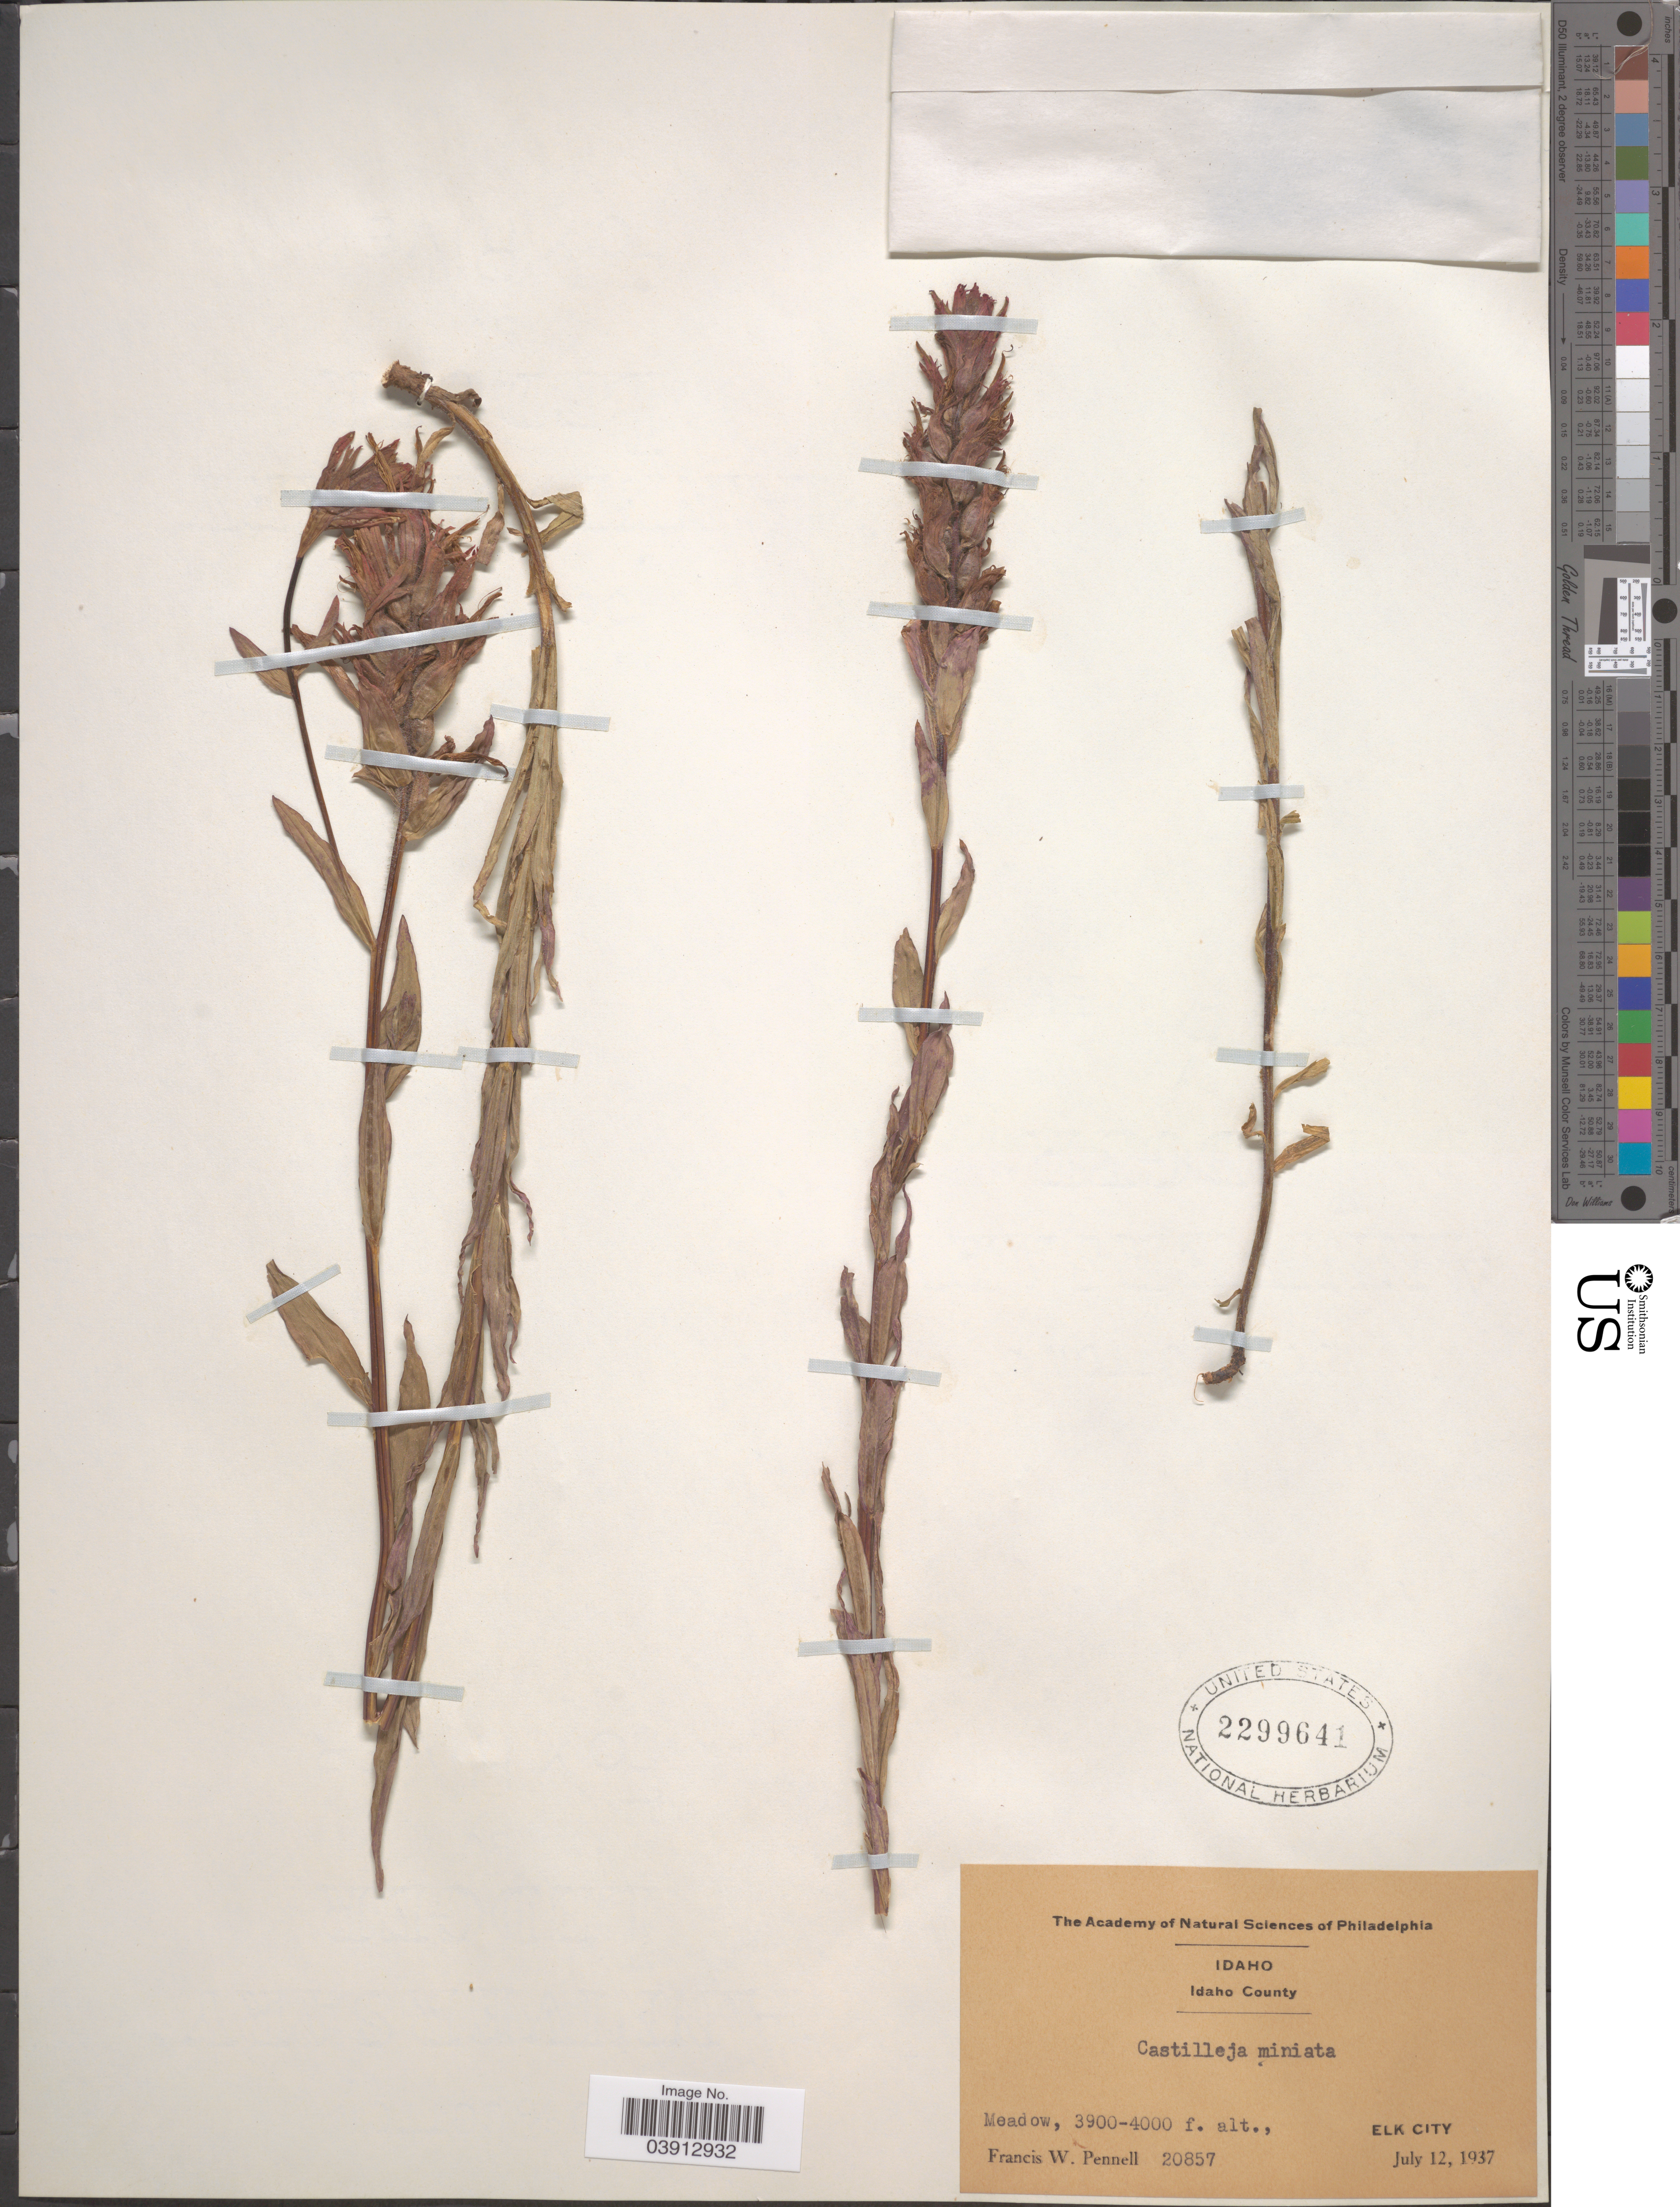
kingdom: Plantae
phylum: Tracheophyta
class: Magnoliopsida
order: Lamiales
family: Orobanchaceae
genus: Castilleja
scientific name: Castilleja miniata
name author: Douglas ex Hook.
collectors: F. W. Pennell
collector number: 20857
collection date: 1937-07-12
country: United States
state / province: Idaho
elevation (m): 1189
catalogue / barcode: US 2299641